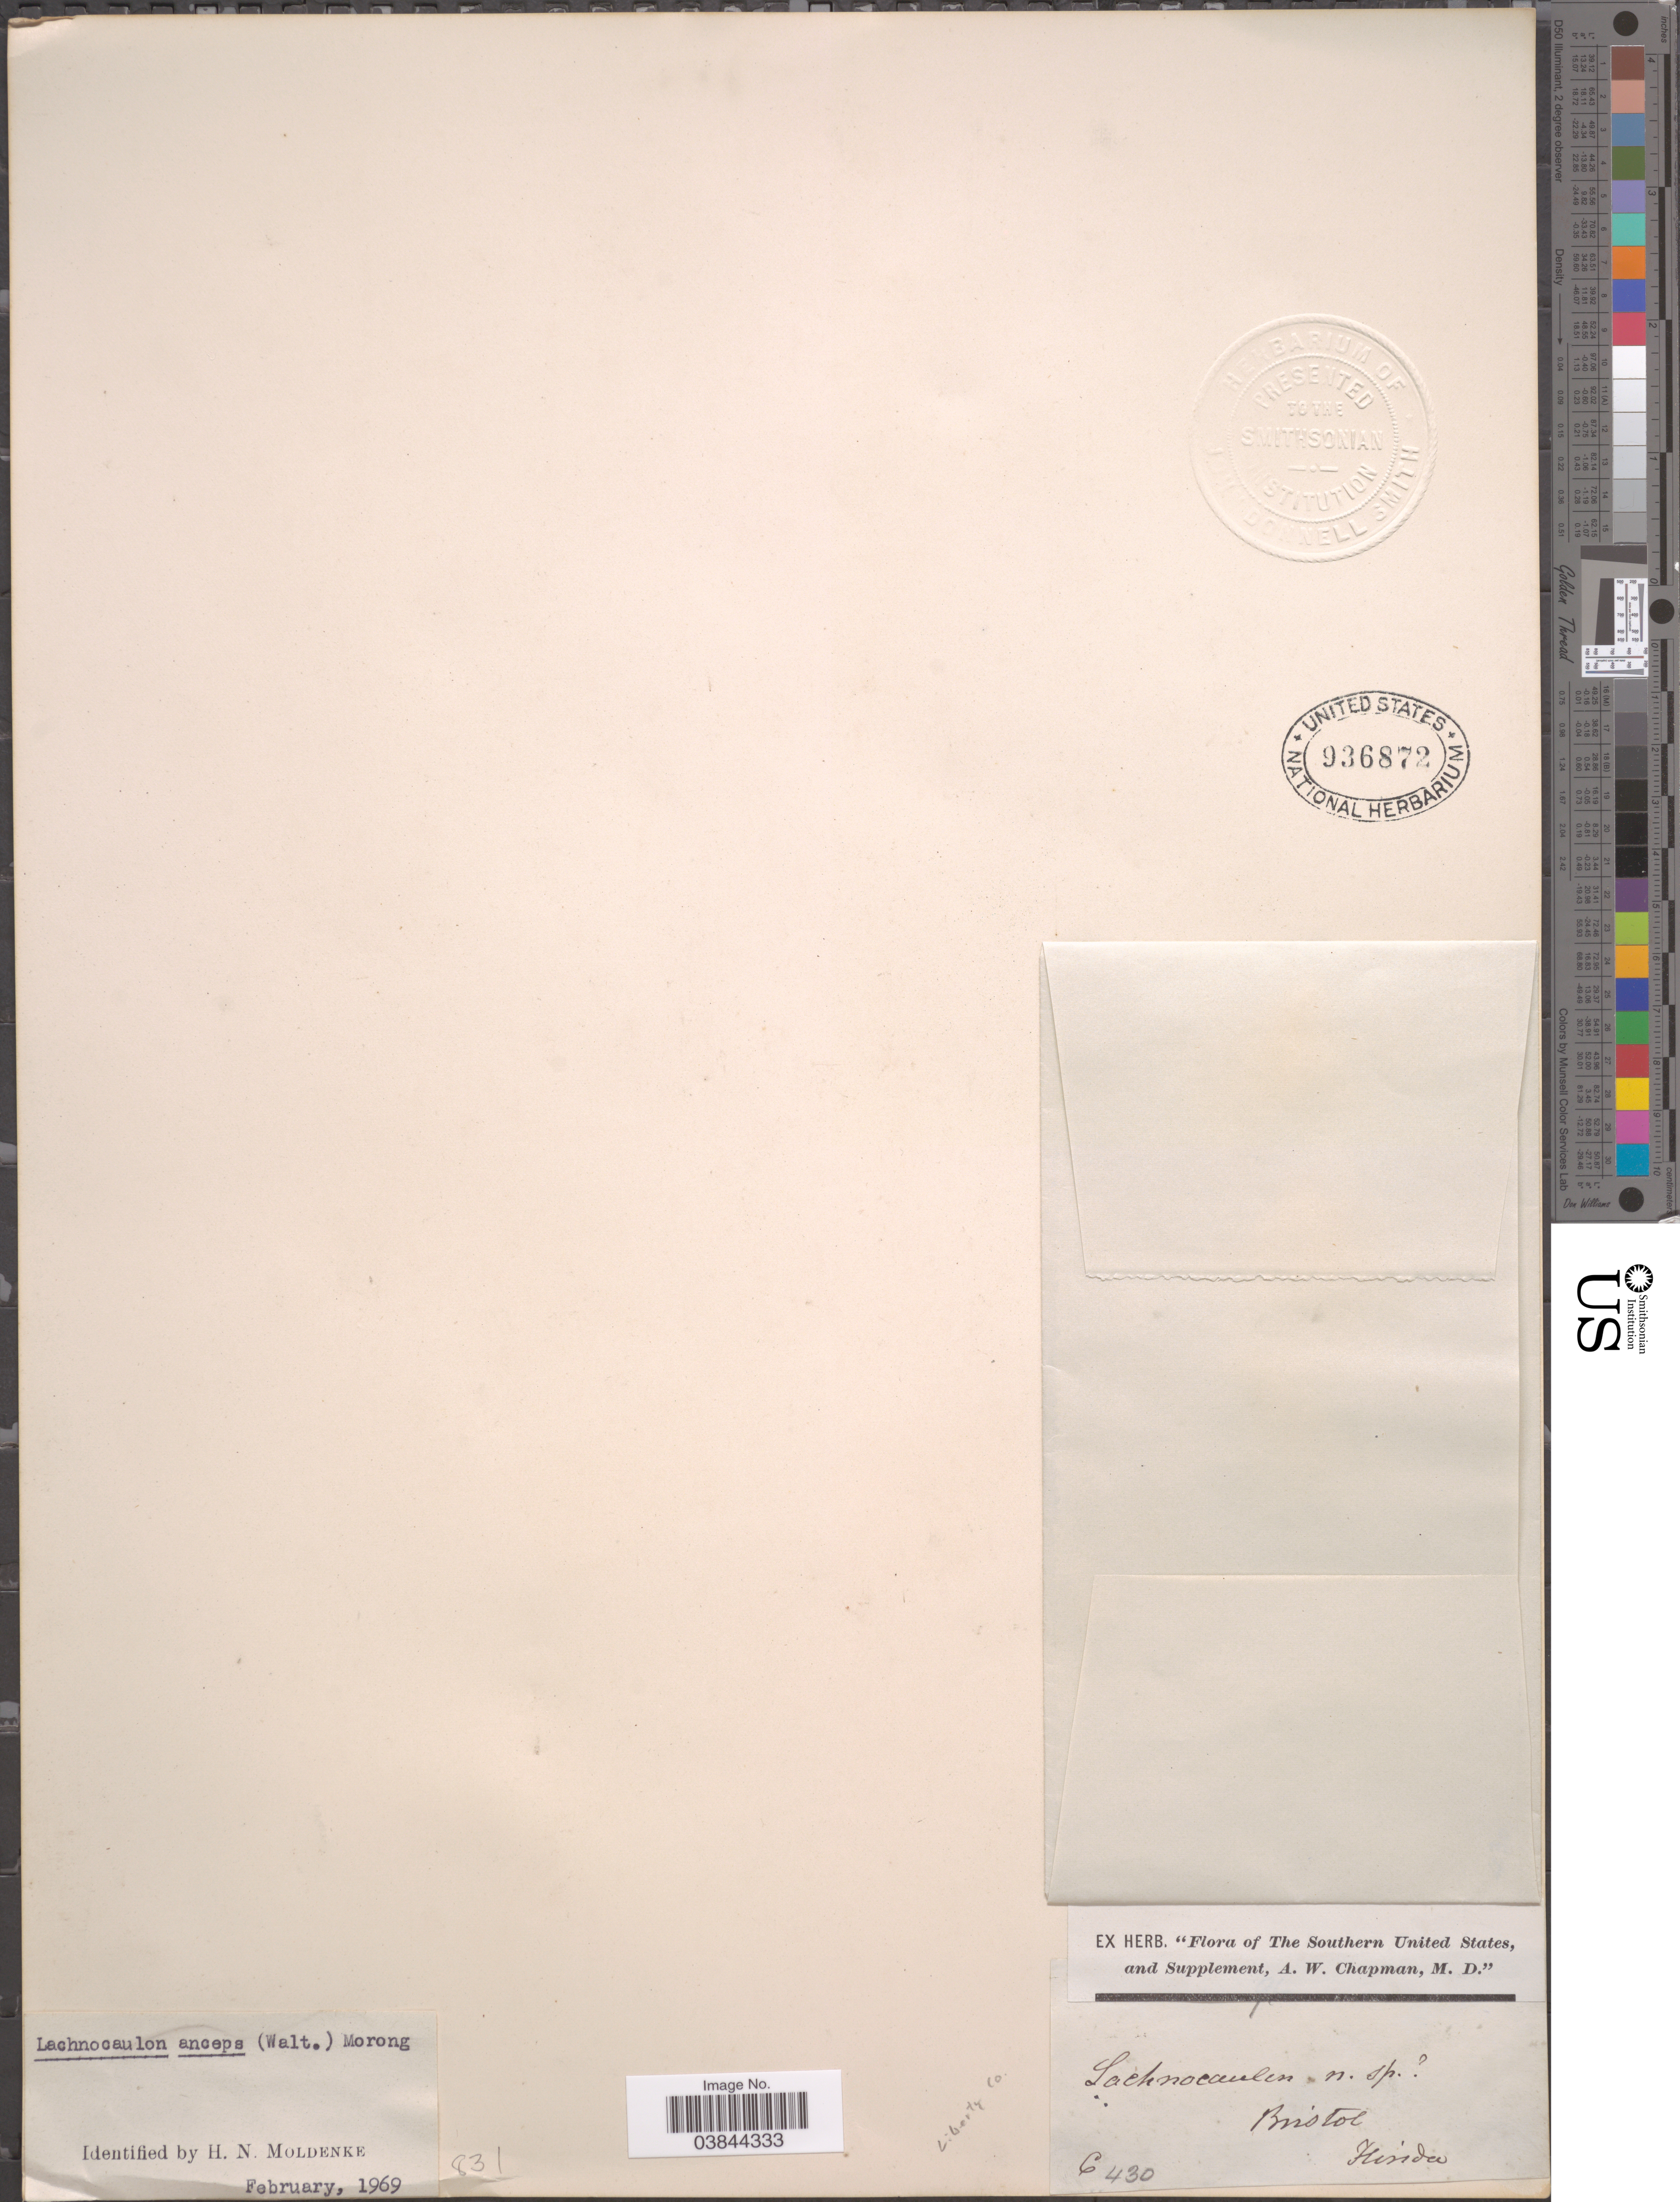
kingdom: Plantae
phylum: Tracheophyta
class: Liliopsida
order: Poales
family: Eriocaulaceae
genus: Lachnocaulon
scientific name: Lachnocaulon anceps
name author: (Walter) Morong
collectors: ex herb. A.W. Chapman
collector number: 6430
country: United States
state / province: Florida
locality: Bristol. Liberty Co.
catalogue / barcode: US 936872